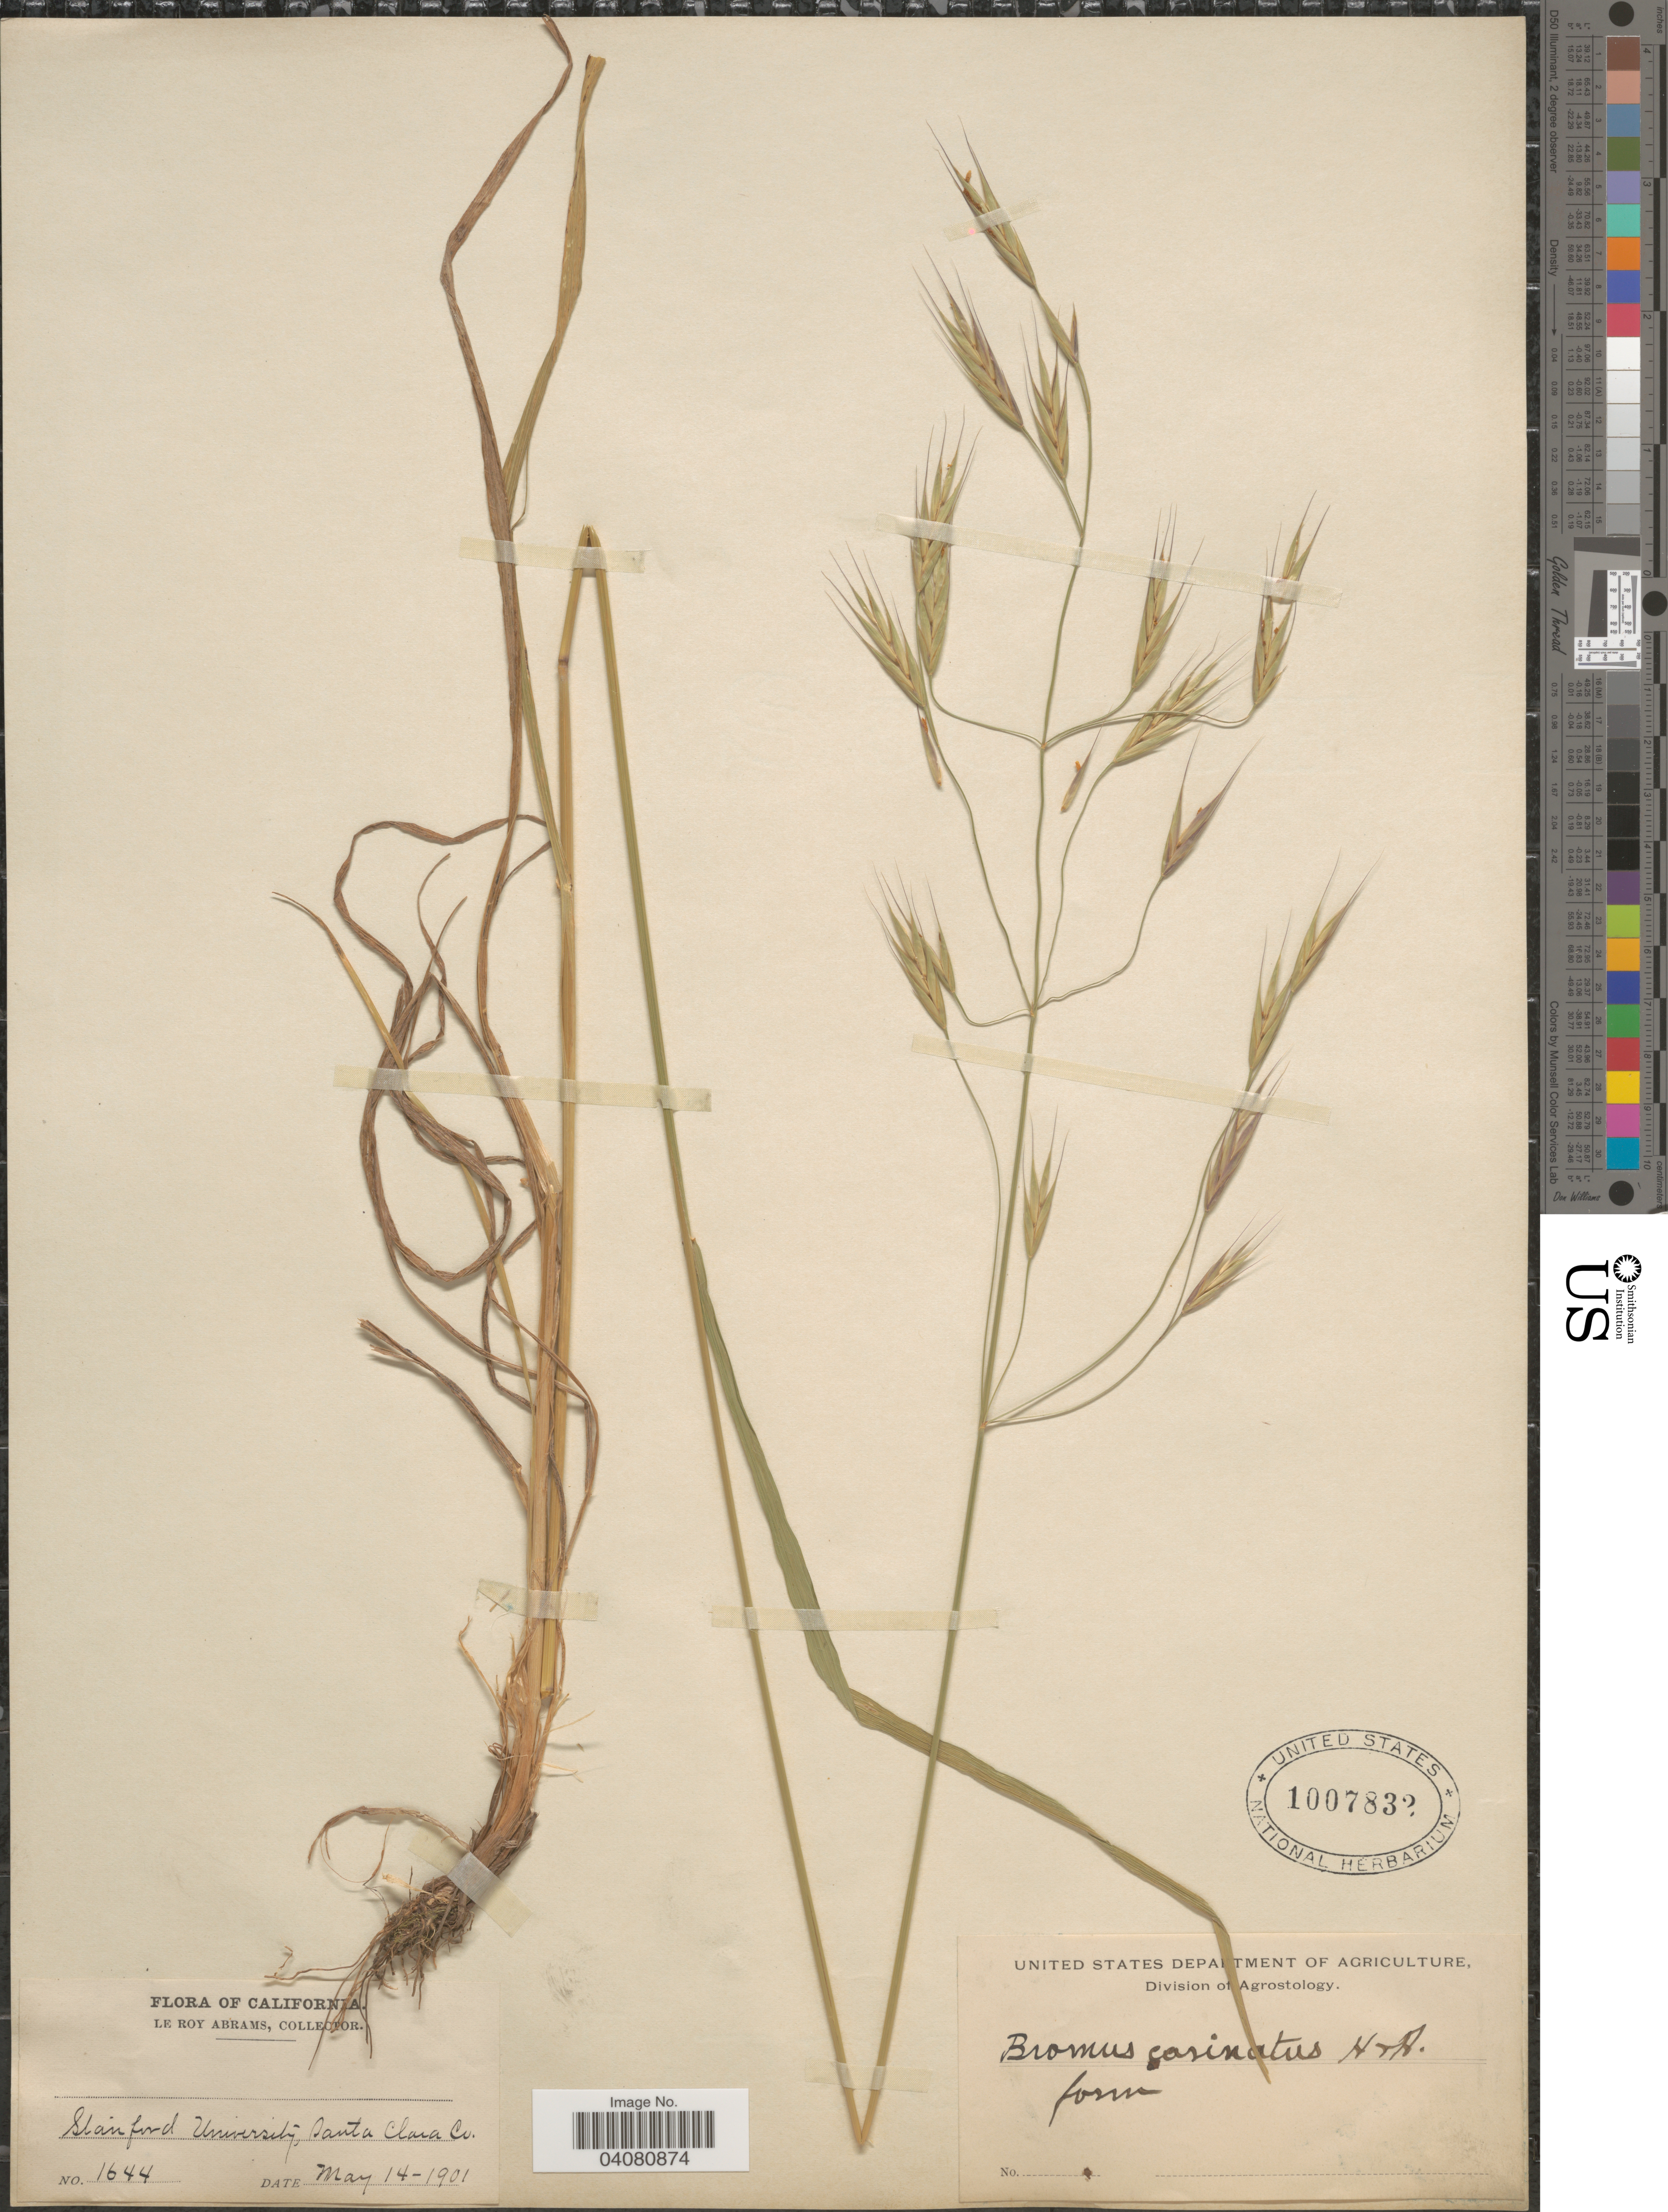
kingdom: Plantae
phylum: Tracheophyta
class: Liliopsida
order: Poales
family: Poaceae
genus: Bromus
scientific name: Bromus carinatus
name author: Hook. & Arn.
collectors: L. Abrams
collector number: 1644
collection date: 1901-05-14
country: United States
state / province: California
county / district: Santa Clara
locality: Stanford University, Santa Clara Co.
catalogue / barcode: US 1007832